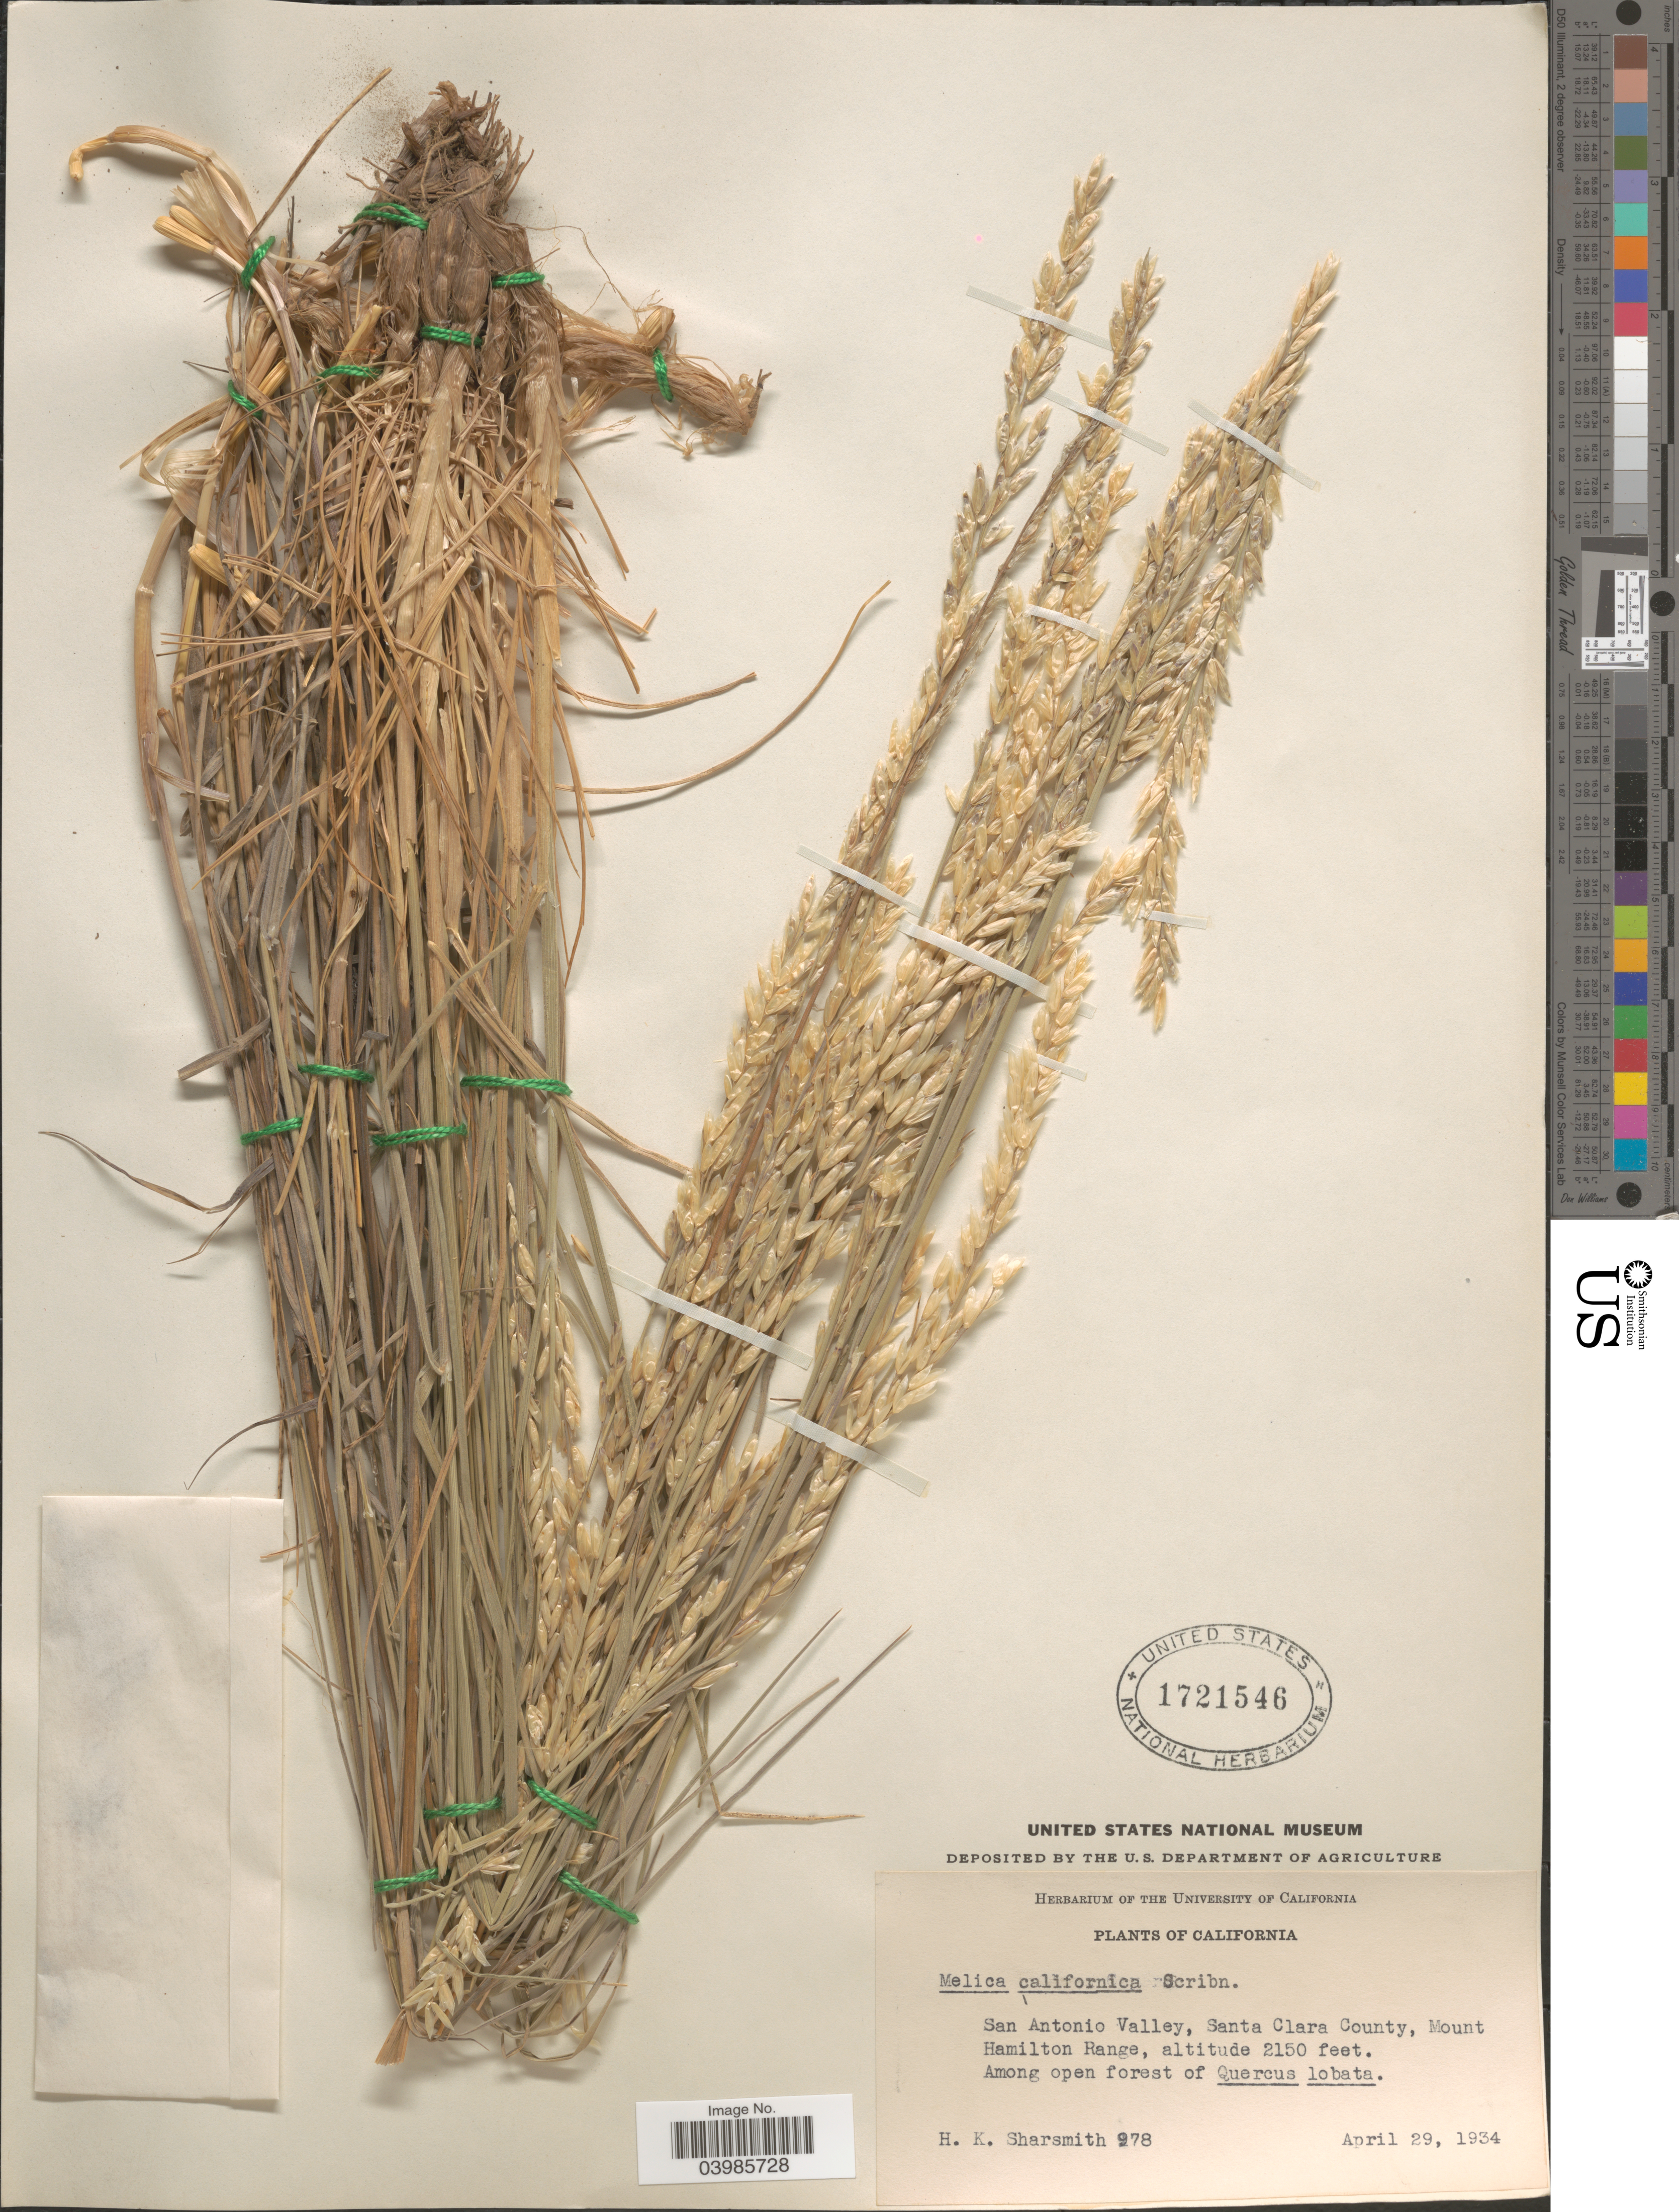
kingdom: Plantae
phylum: Tracheophyta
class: Liliopsida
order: Poales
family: Poaceae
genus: Melica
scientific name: Melica californica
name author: Scribn.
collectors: H. Sharsmith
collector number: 978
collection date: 1934-04-29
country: United States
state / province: California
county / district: Santa Clara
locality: San Antonio Valley, Santa Clara County, Mount Hamilton Range.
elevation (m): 655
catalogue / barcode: US 1721546